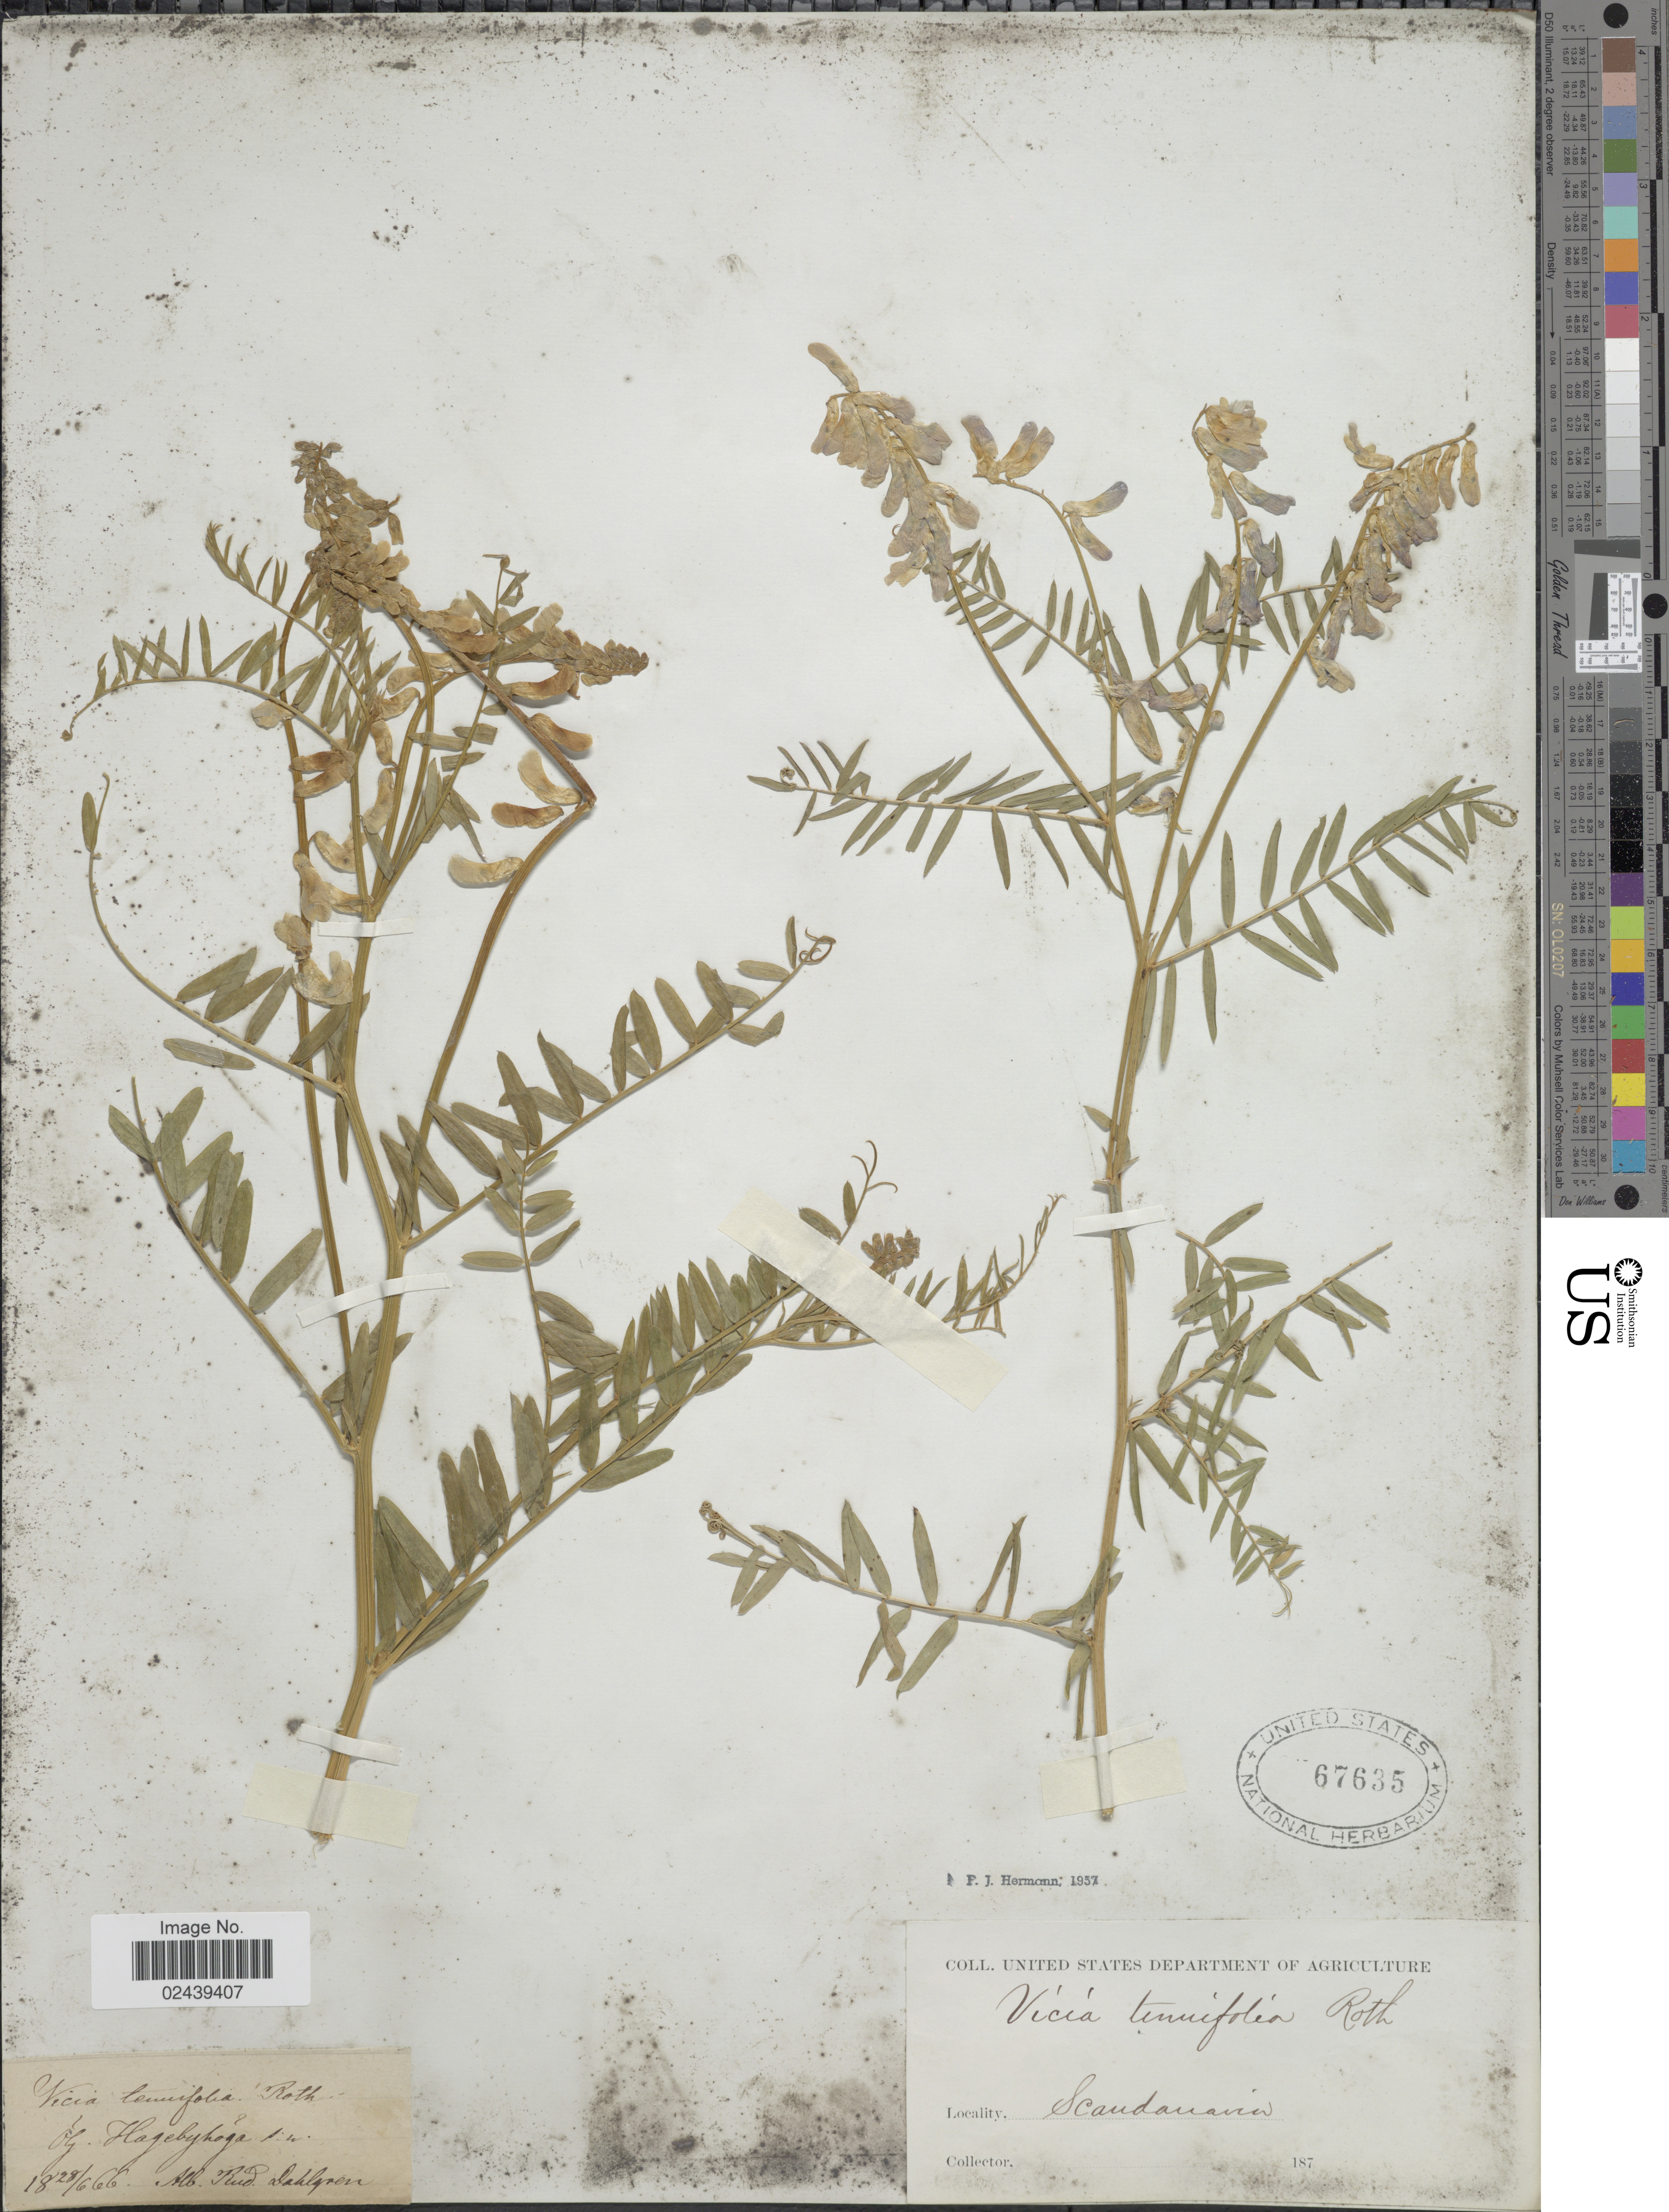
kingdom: Plantae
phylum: Tracheophyta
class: Magnoliopsida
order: Fabales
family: Fabaceae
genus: Vicia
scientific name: Vicia tenuifolia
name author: Ten.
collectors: R. Dahlgren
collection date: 1866-06-28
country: Sweden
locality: Og. Hagebyhoga s:n, Scandanavia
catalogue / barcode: US 67635